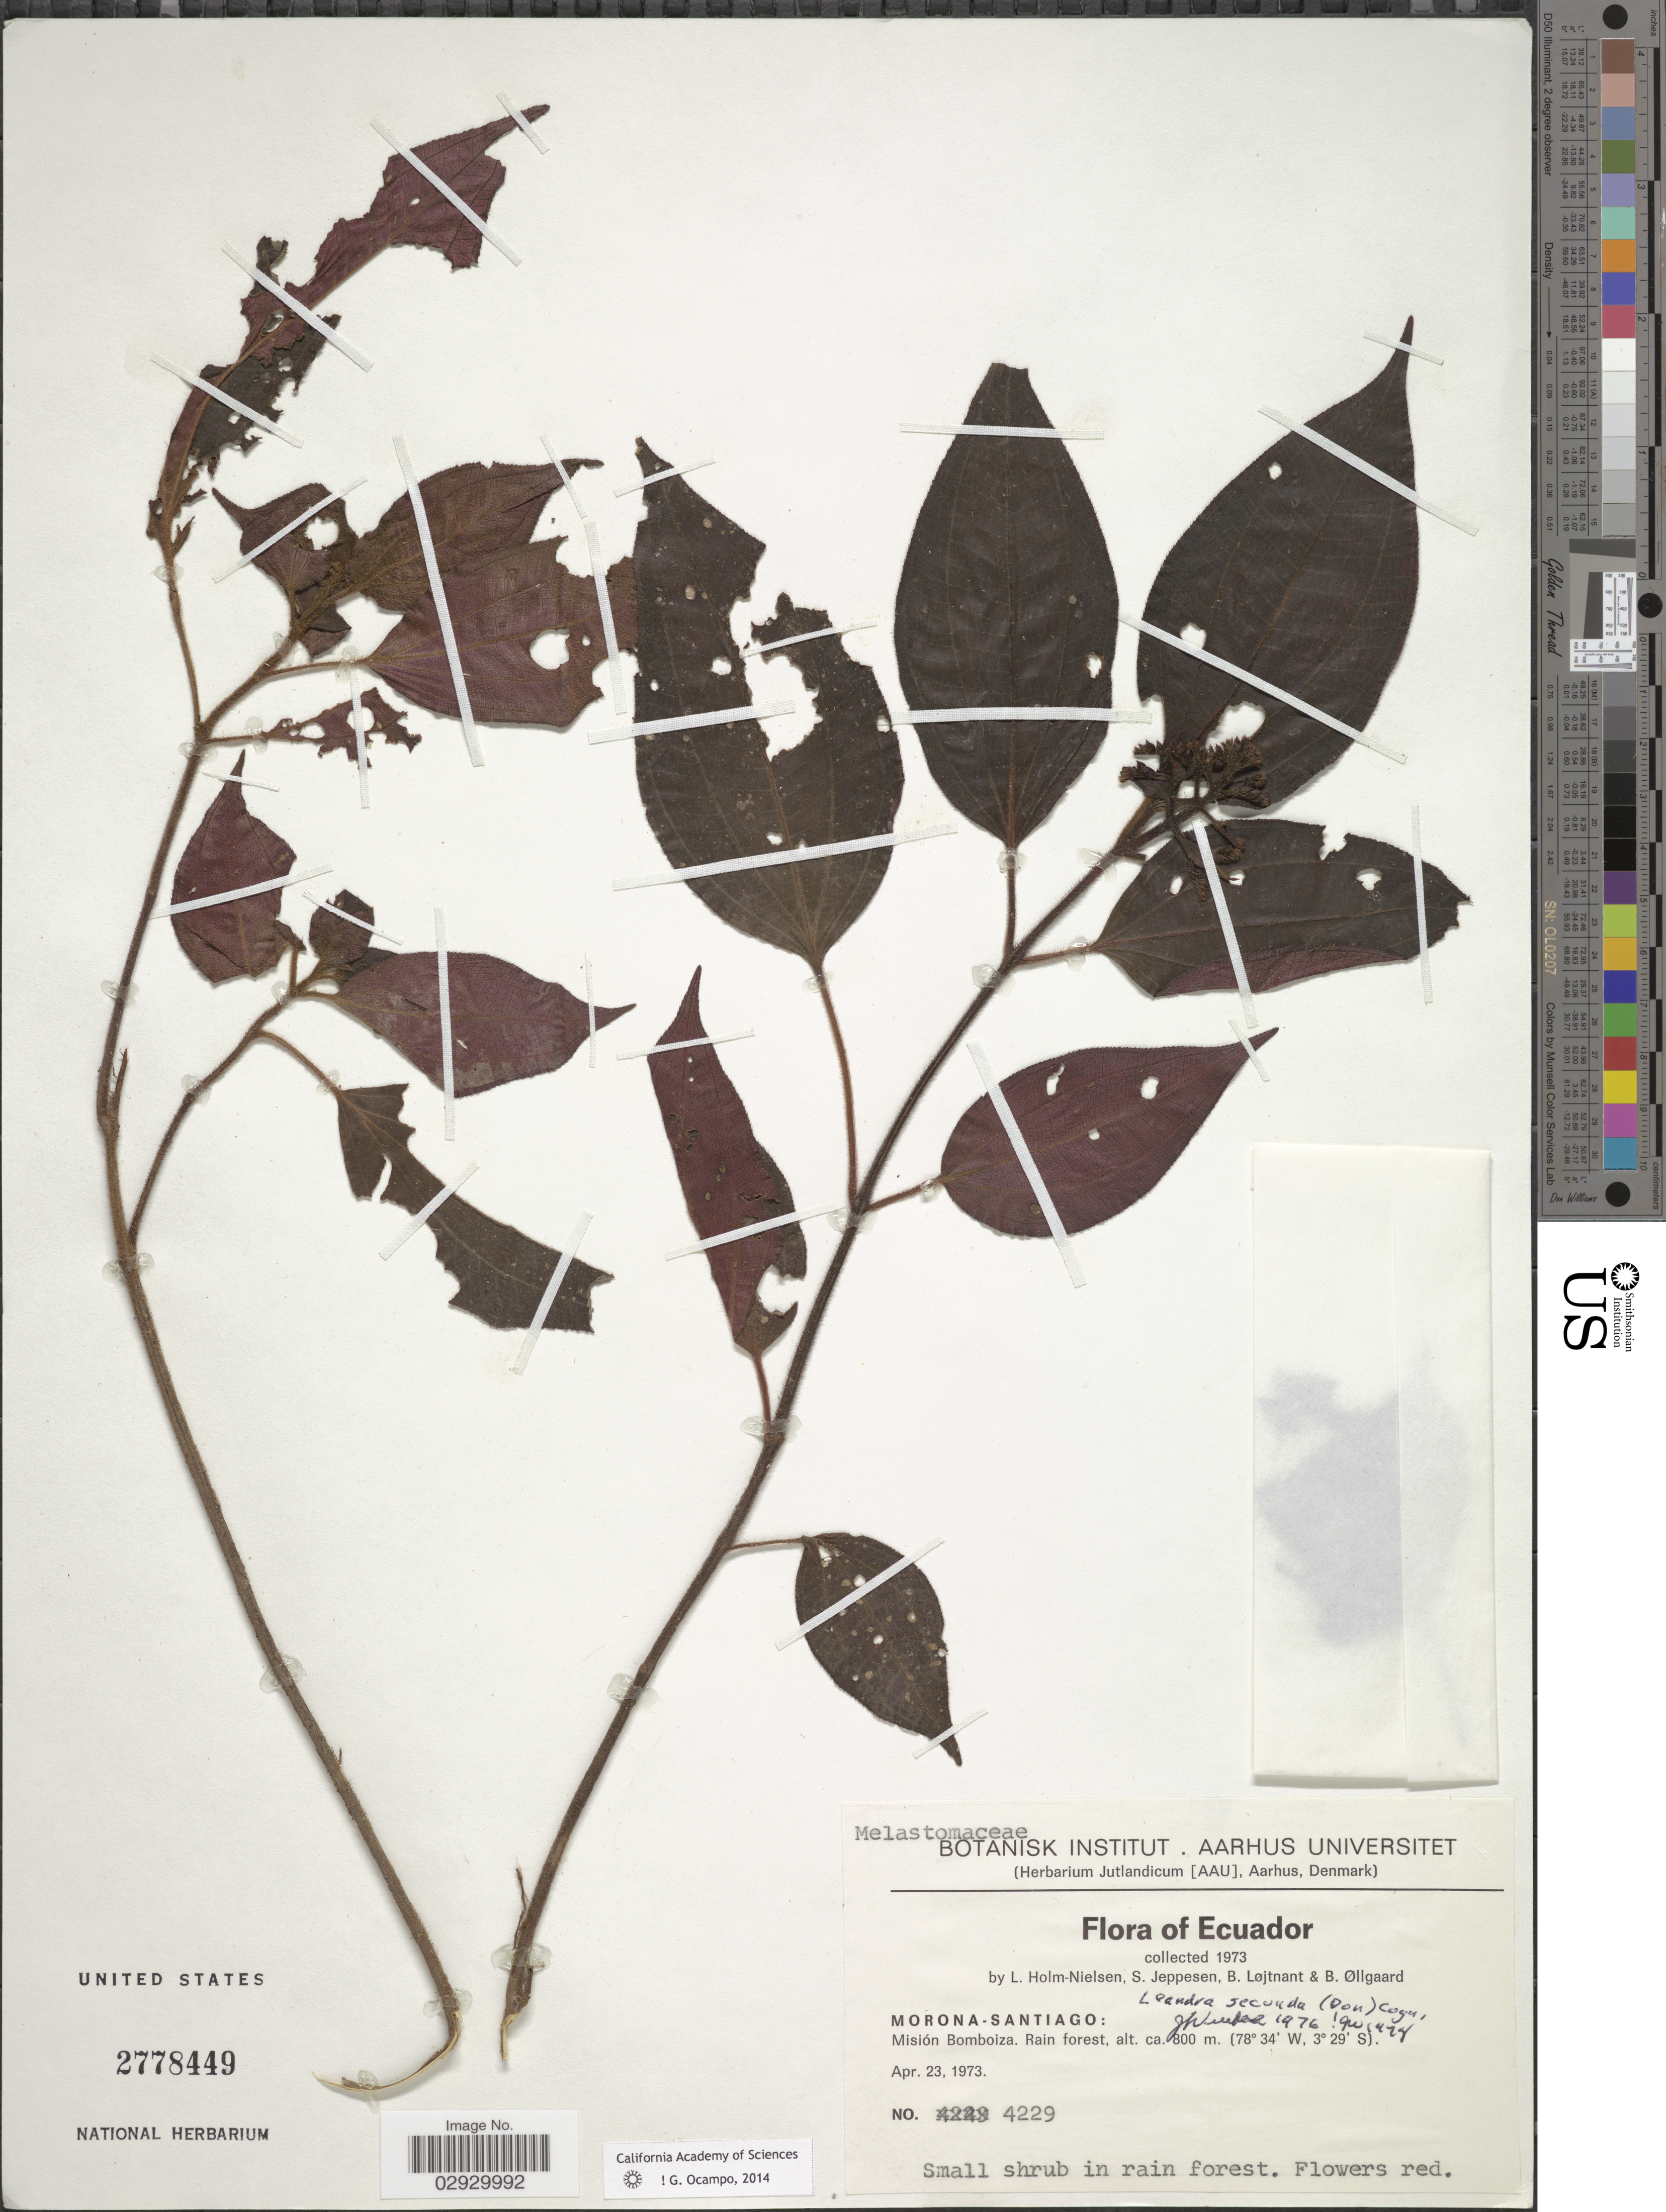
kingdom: Plantae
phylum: Tracheophyta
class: Magnoliopsida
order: Myrtales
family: Melastomataceae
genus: Leandra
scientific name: Leandra secunda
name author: (D. Don) Cogn.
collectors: L. Holm-Nielsen, S. Jeppesen, B. Löjtnant & B. Øllgaard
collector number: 4229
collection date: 1973-04-23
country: Ecuador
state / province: Morona-Santiago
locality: Misión Bomboiza.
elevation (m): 800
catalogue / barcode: US 2778449